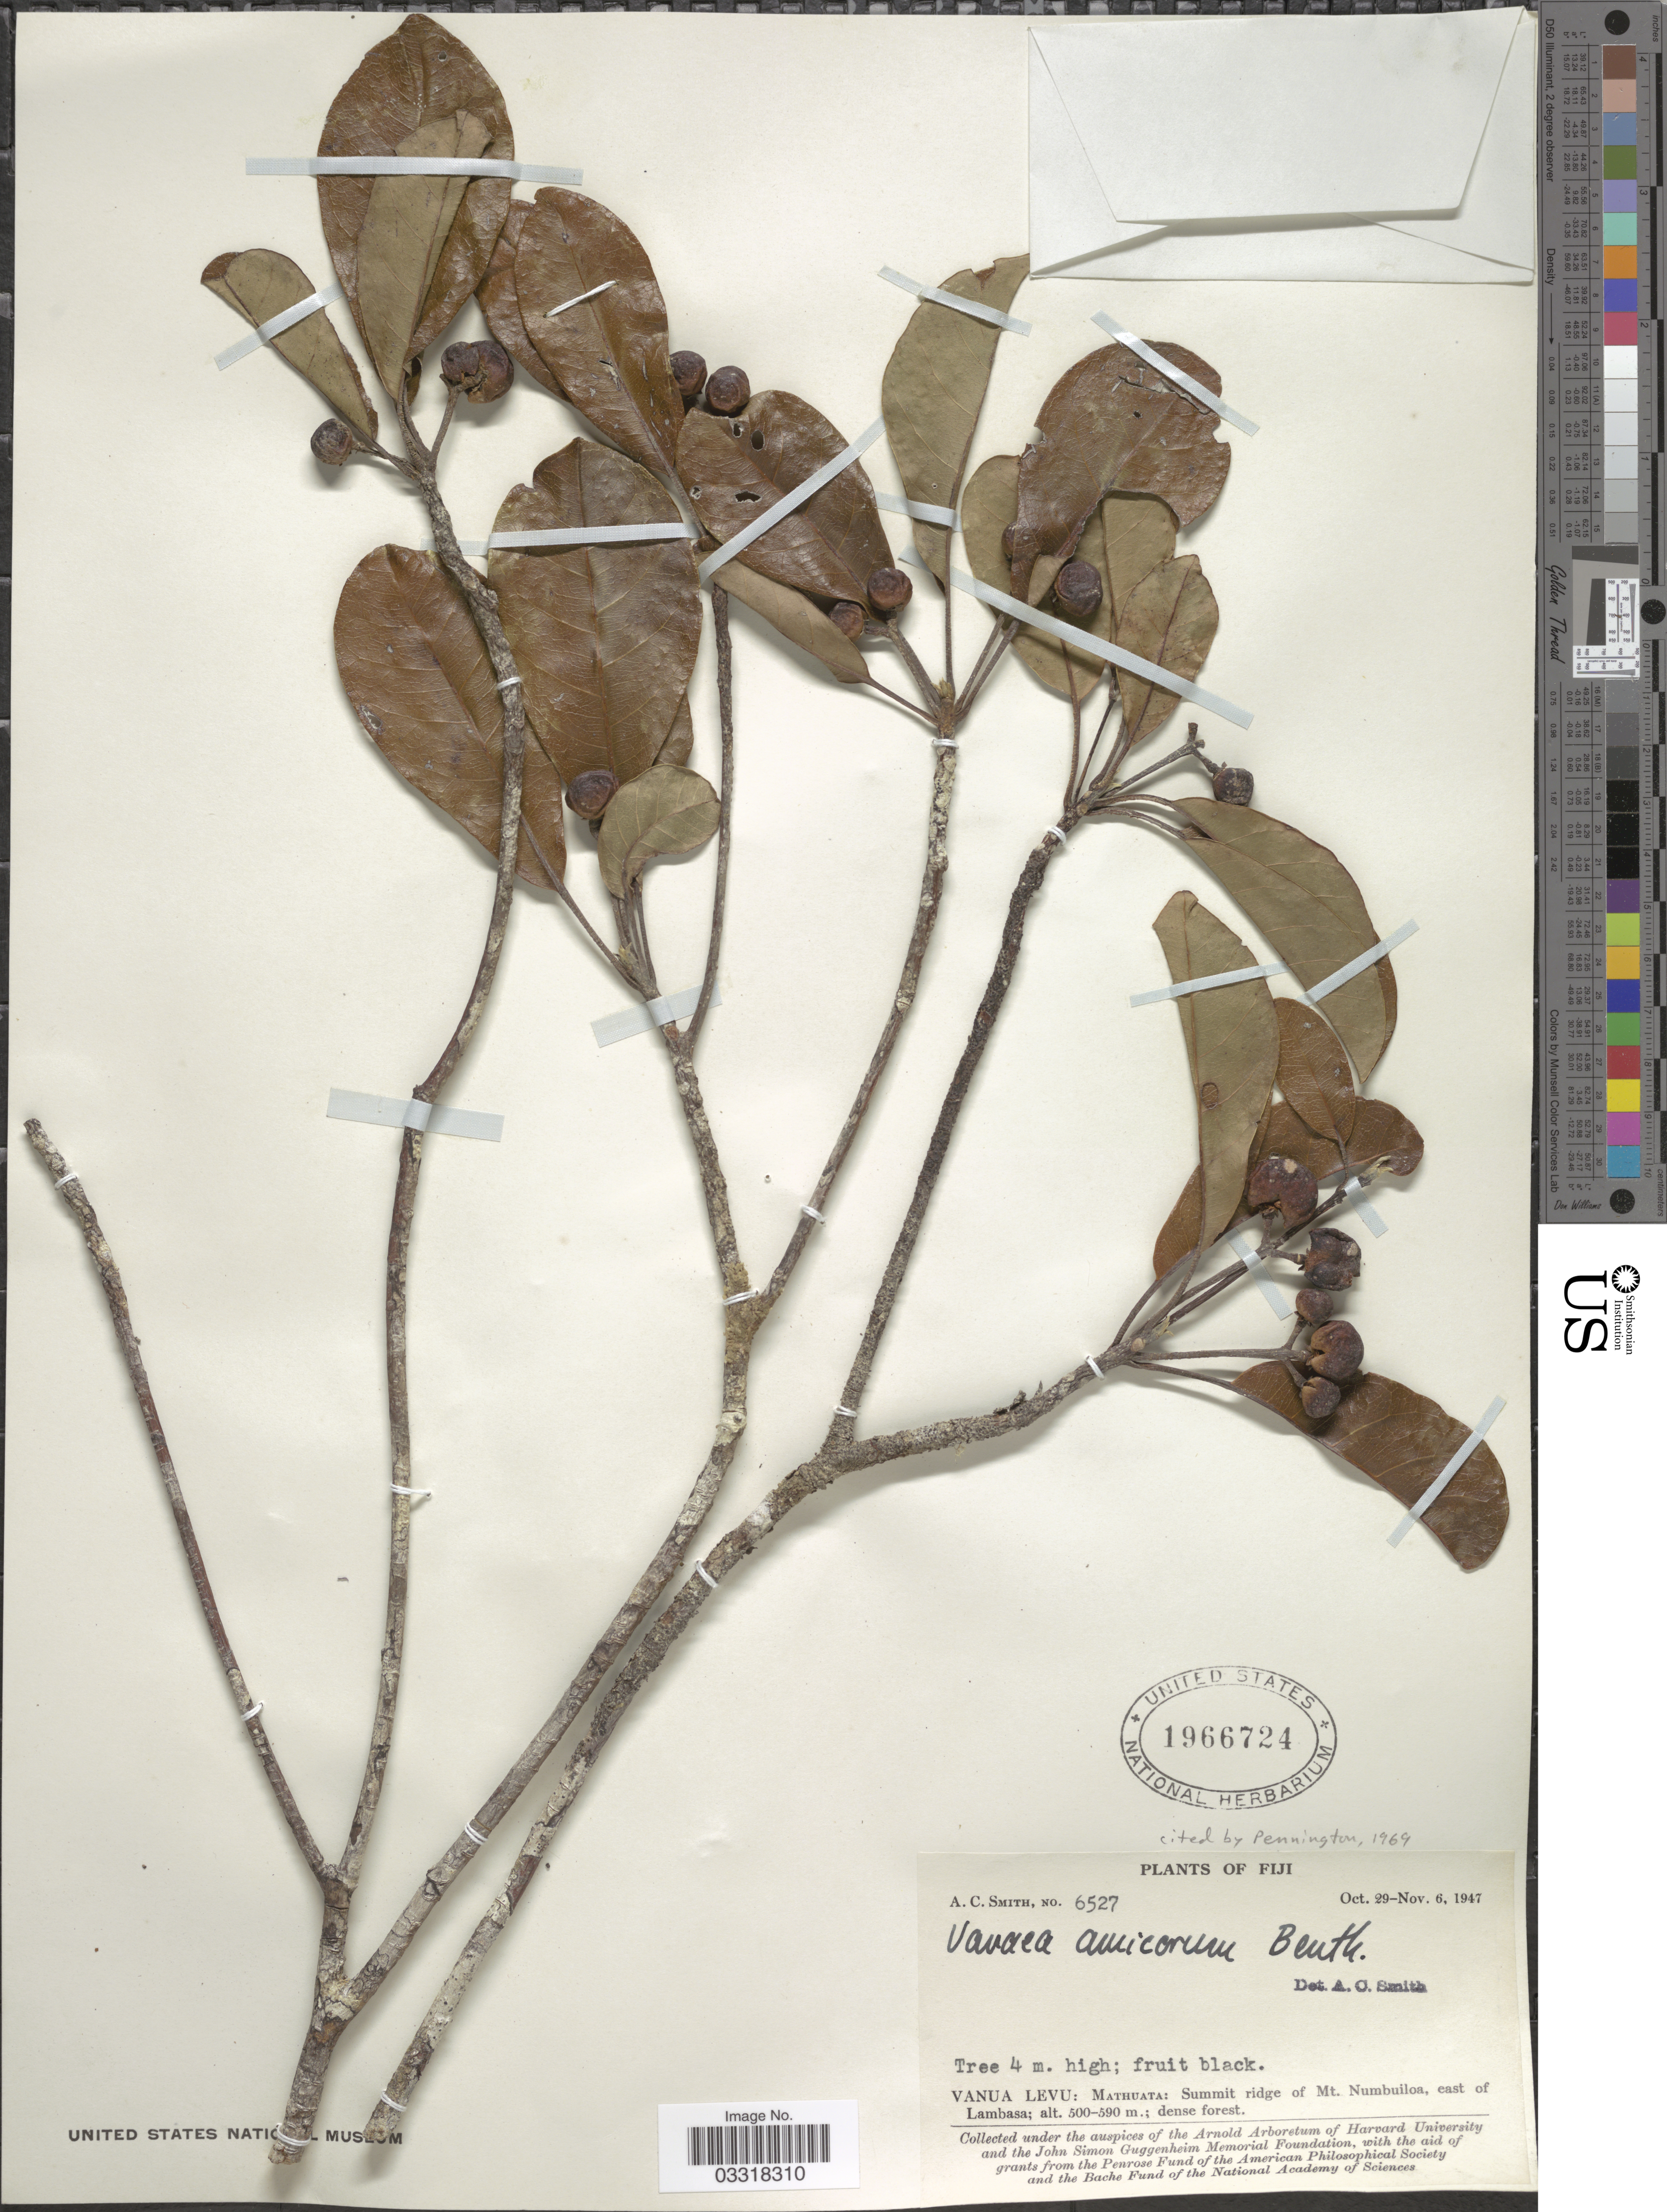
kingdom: Plantae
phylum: Tracheophyta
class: Magnoliopsida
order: Sapindales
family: Meliaceae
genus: Vavaea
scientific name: Vavaea amicorum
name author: Benth.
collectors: A. C. Smith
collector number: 6527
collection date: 1947-10-29/1947-11-06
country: Fiji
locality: Vanua Levu: Mathuata; Summit ridge of Mt. Numbuiloa, east of Lambasa.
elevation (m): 500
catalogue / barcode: US 1966724